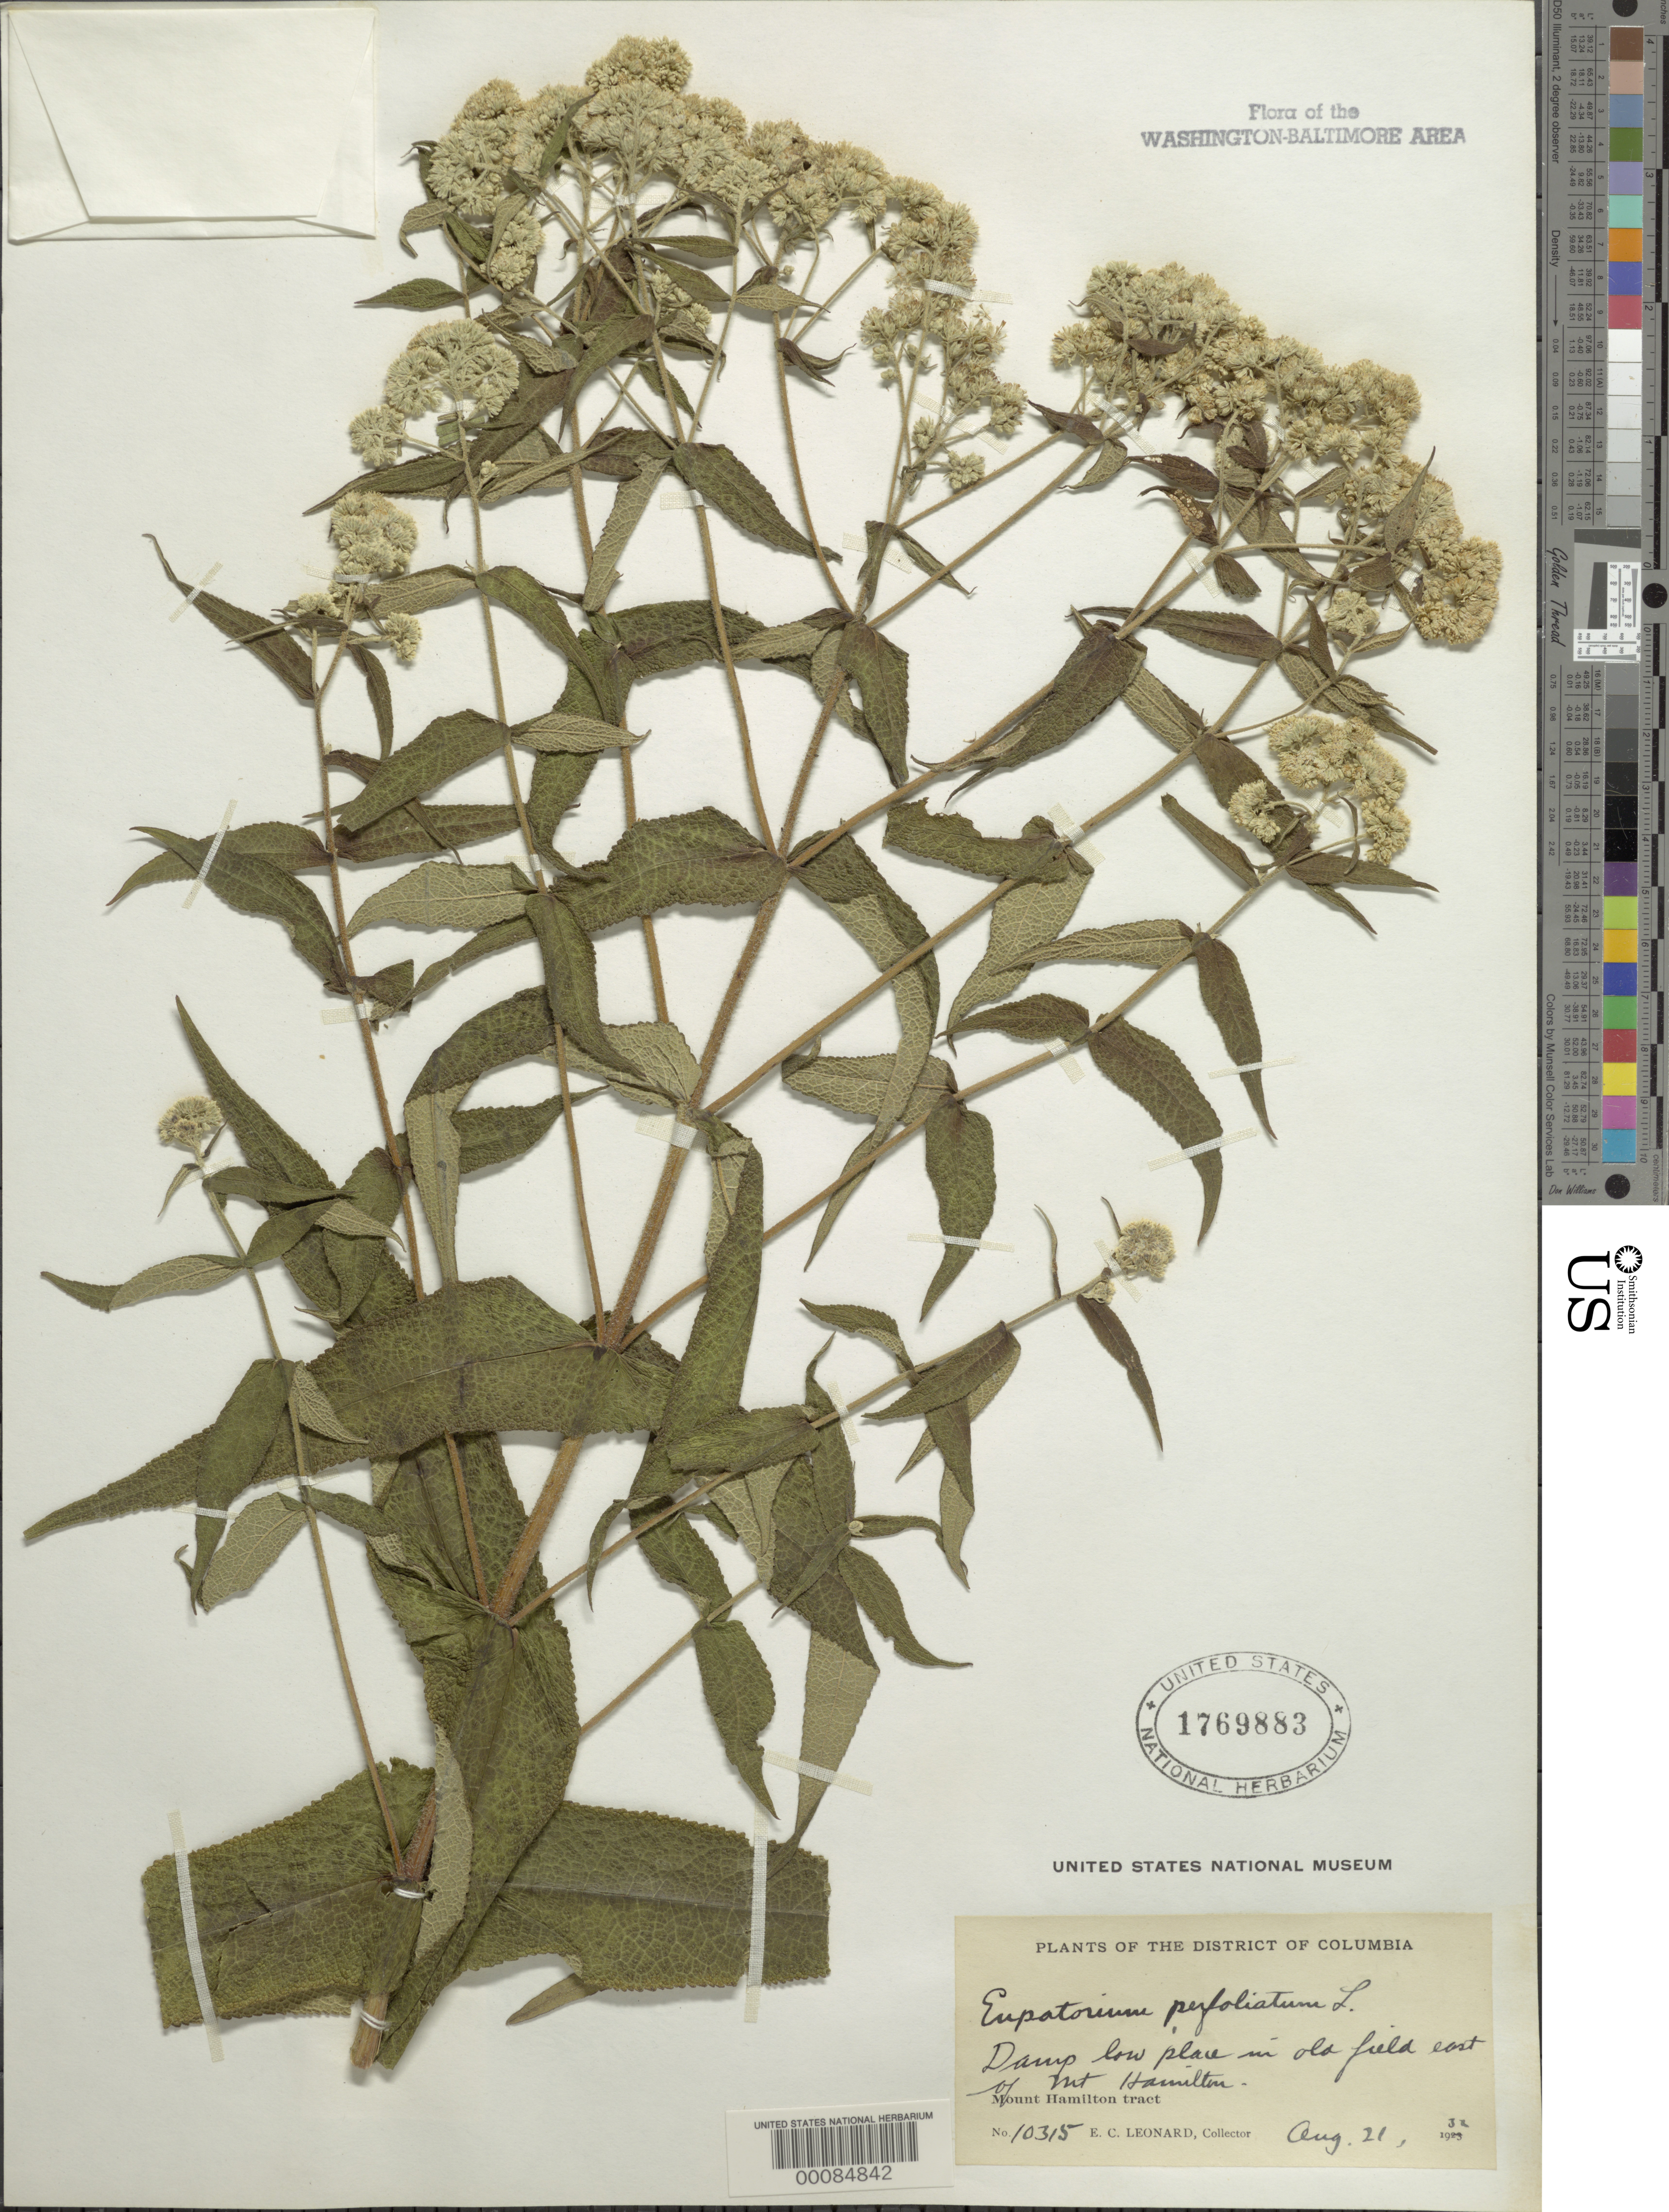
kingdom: Plantae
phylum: Tracheophyta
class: Magnoliopsida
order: Asterales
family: Asteraceae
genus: Eupatorium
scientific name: Eupatorium perfoliatum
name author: L.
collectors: E. C. Leonard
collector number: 10315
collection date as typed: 21 Aug 1932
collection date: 1932-08-21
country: United States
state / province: District of Columbia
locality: East of Mount Hamilton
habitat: Damp low place, old field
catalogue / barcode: US 1769883